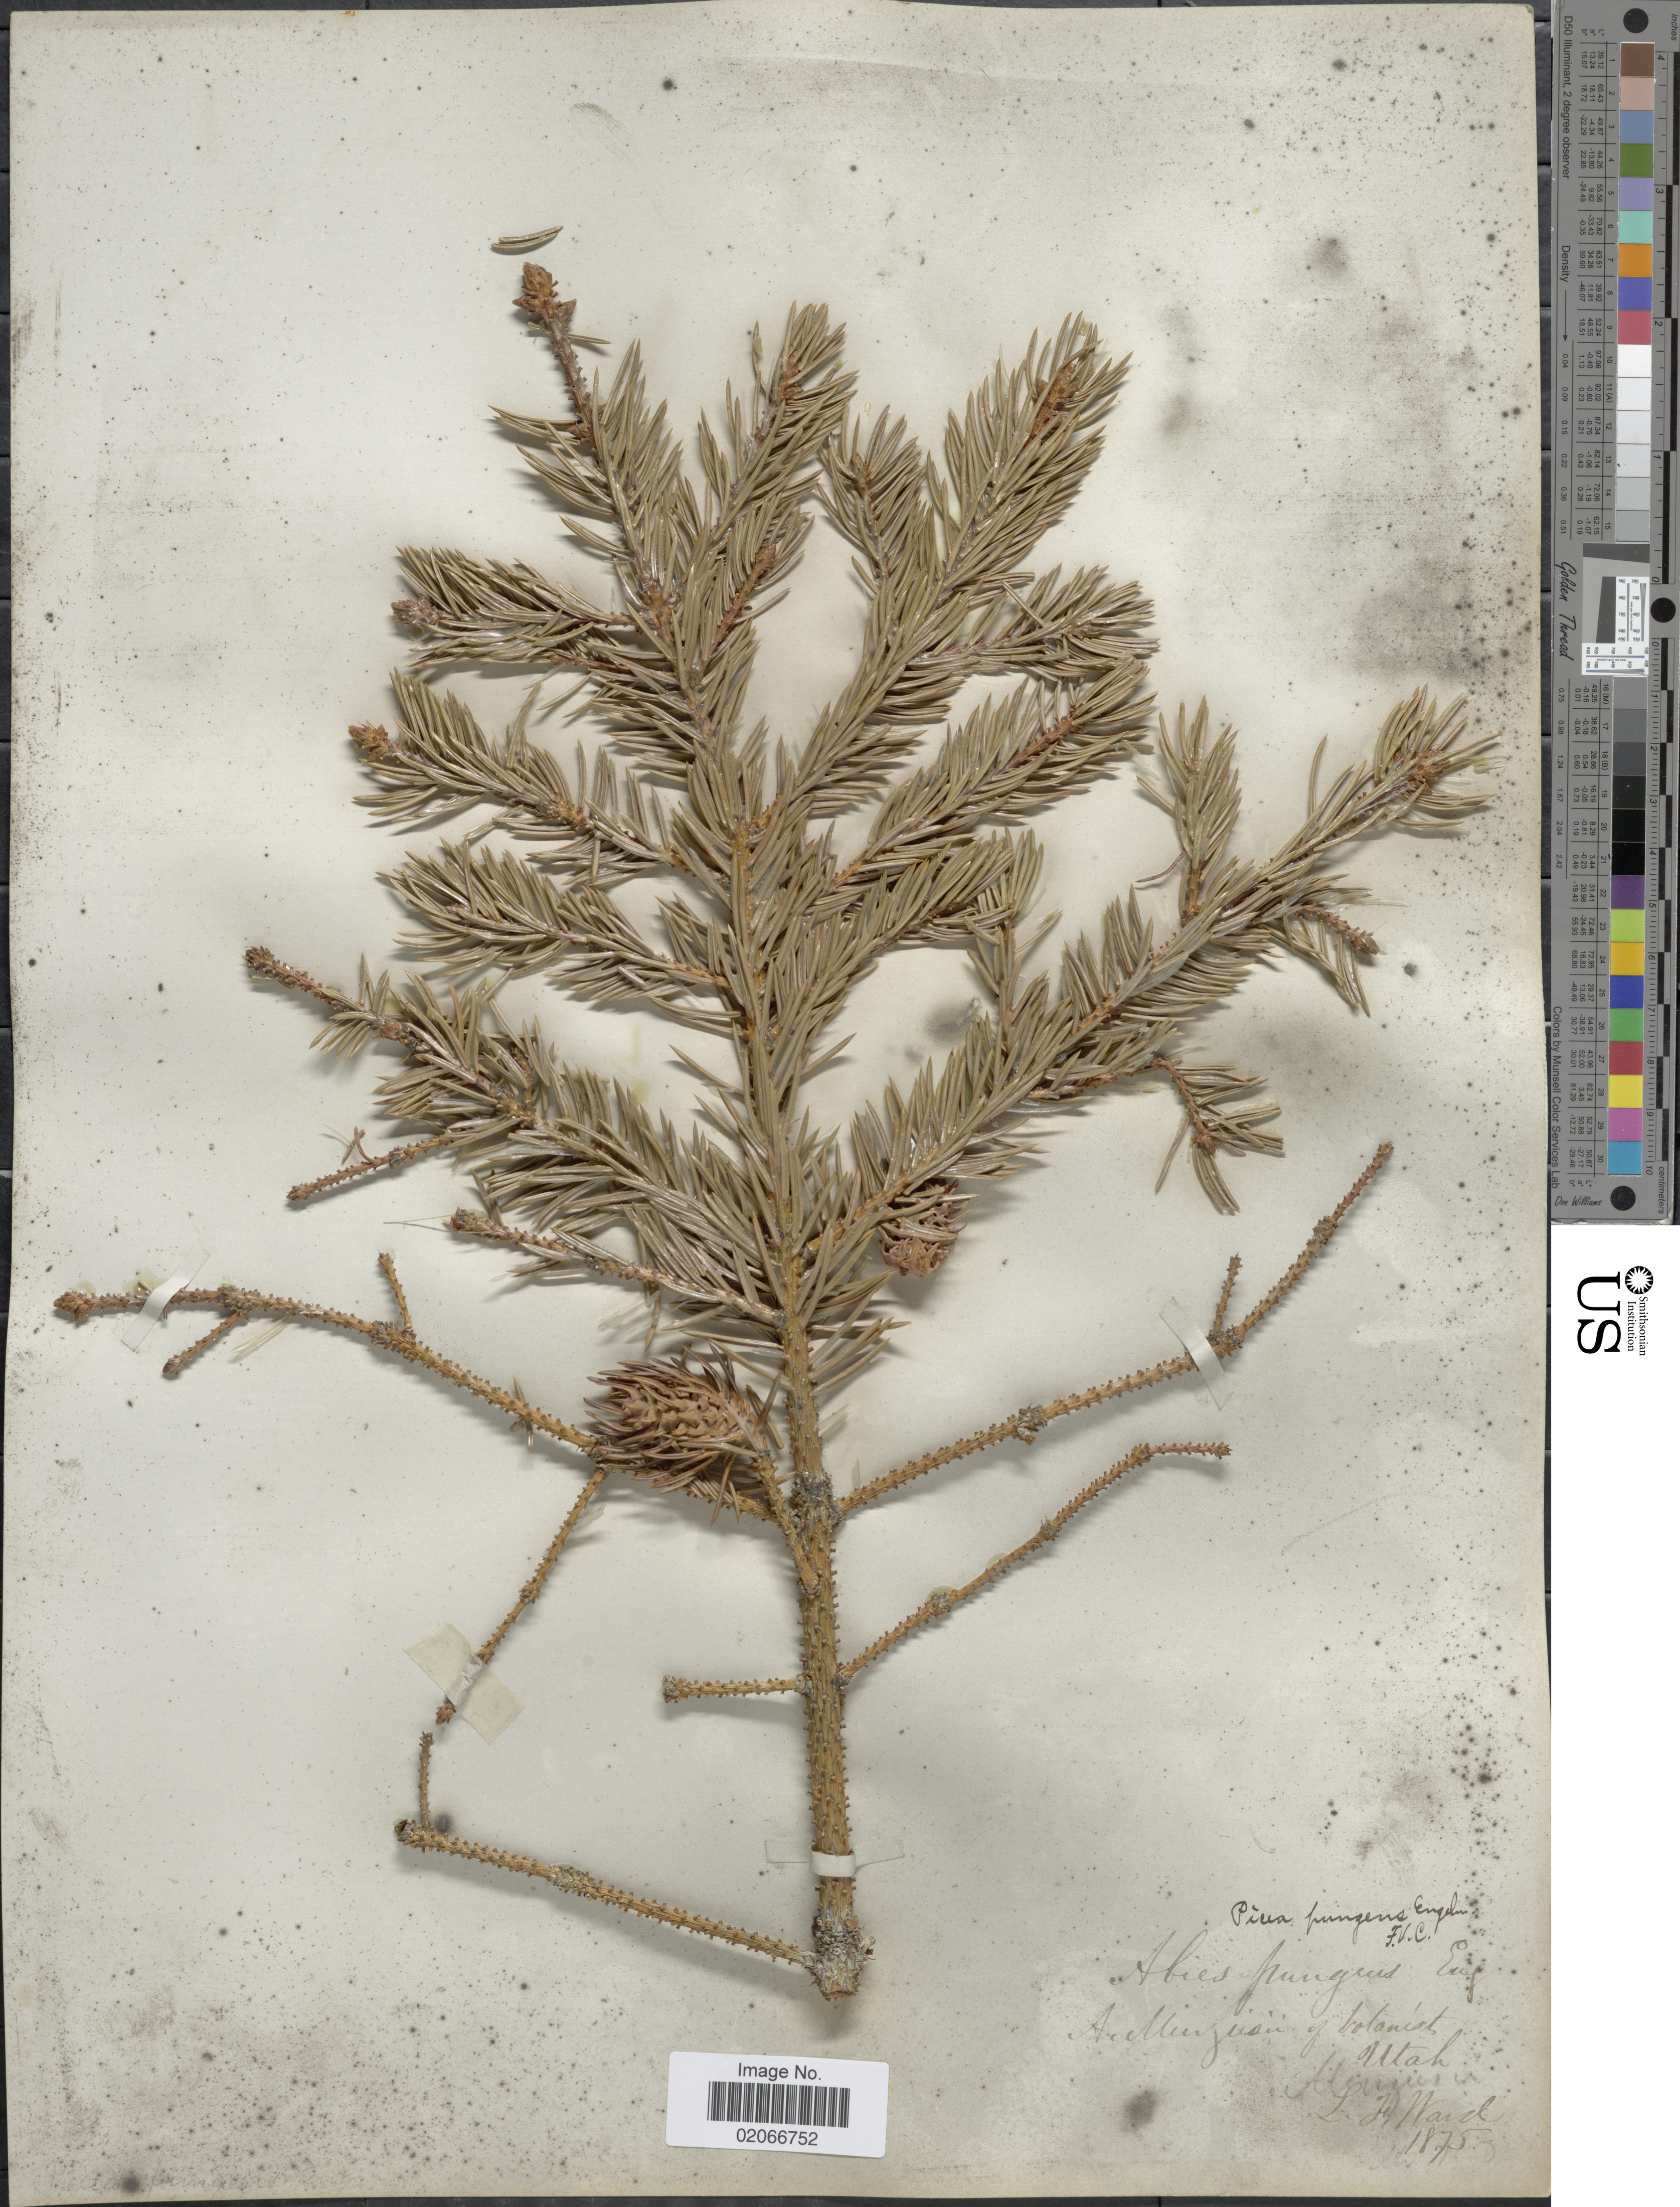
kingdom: Plantae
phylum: Tracheophyta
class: Pinopsida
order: Pinales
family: Pinaceae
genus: Picea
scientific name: Picea pungens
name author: Engelm.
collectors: L. Ward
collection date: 1875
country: United States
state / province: Utah